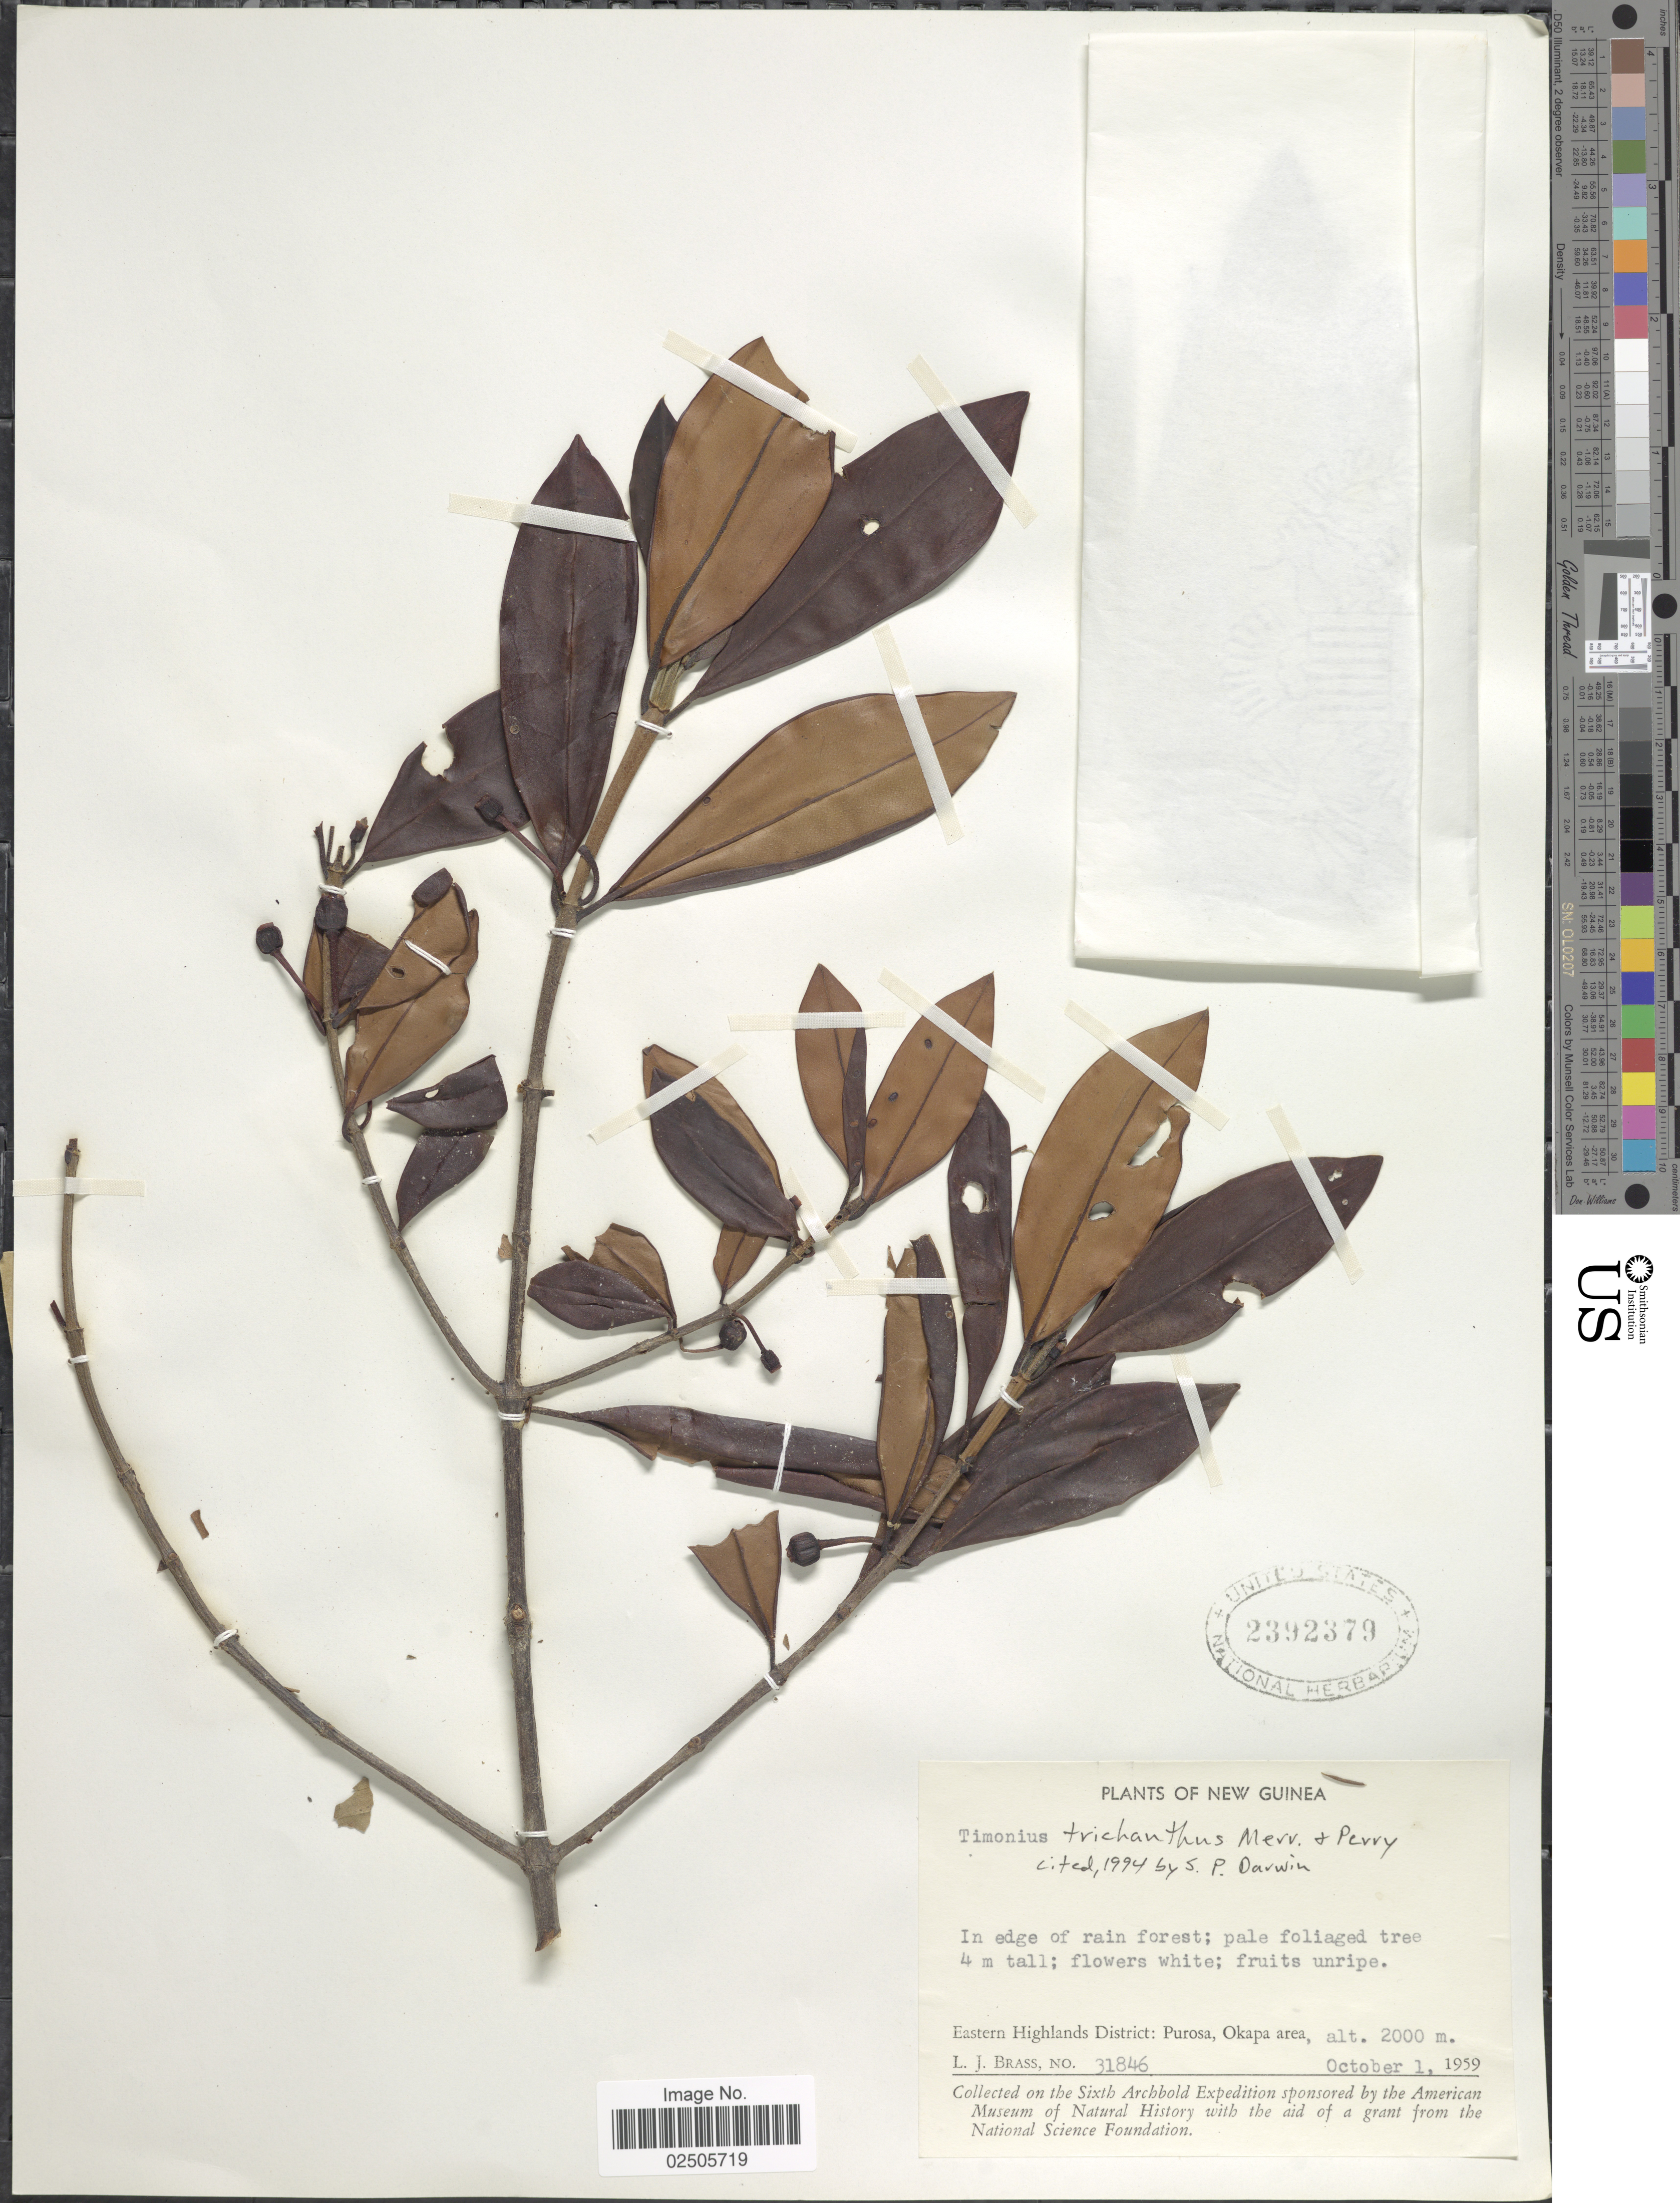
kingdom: Plantae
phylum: Tracheophyta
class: Magnoliopsida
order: Gentianales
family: Rubiaceae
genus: Timonius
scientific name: Timonius trichanthus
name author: Merr. & L.M. Perry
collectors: L. J. Brass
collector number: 31846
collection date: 1959-10-01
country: Papua New Guinea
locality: New Guinea, Eastern Highlands District: Purosa, Okapa area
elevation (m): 2000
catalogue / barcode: US 2392379